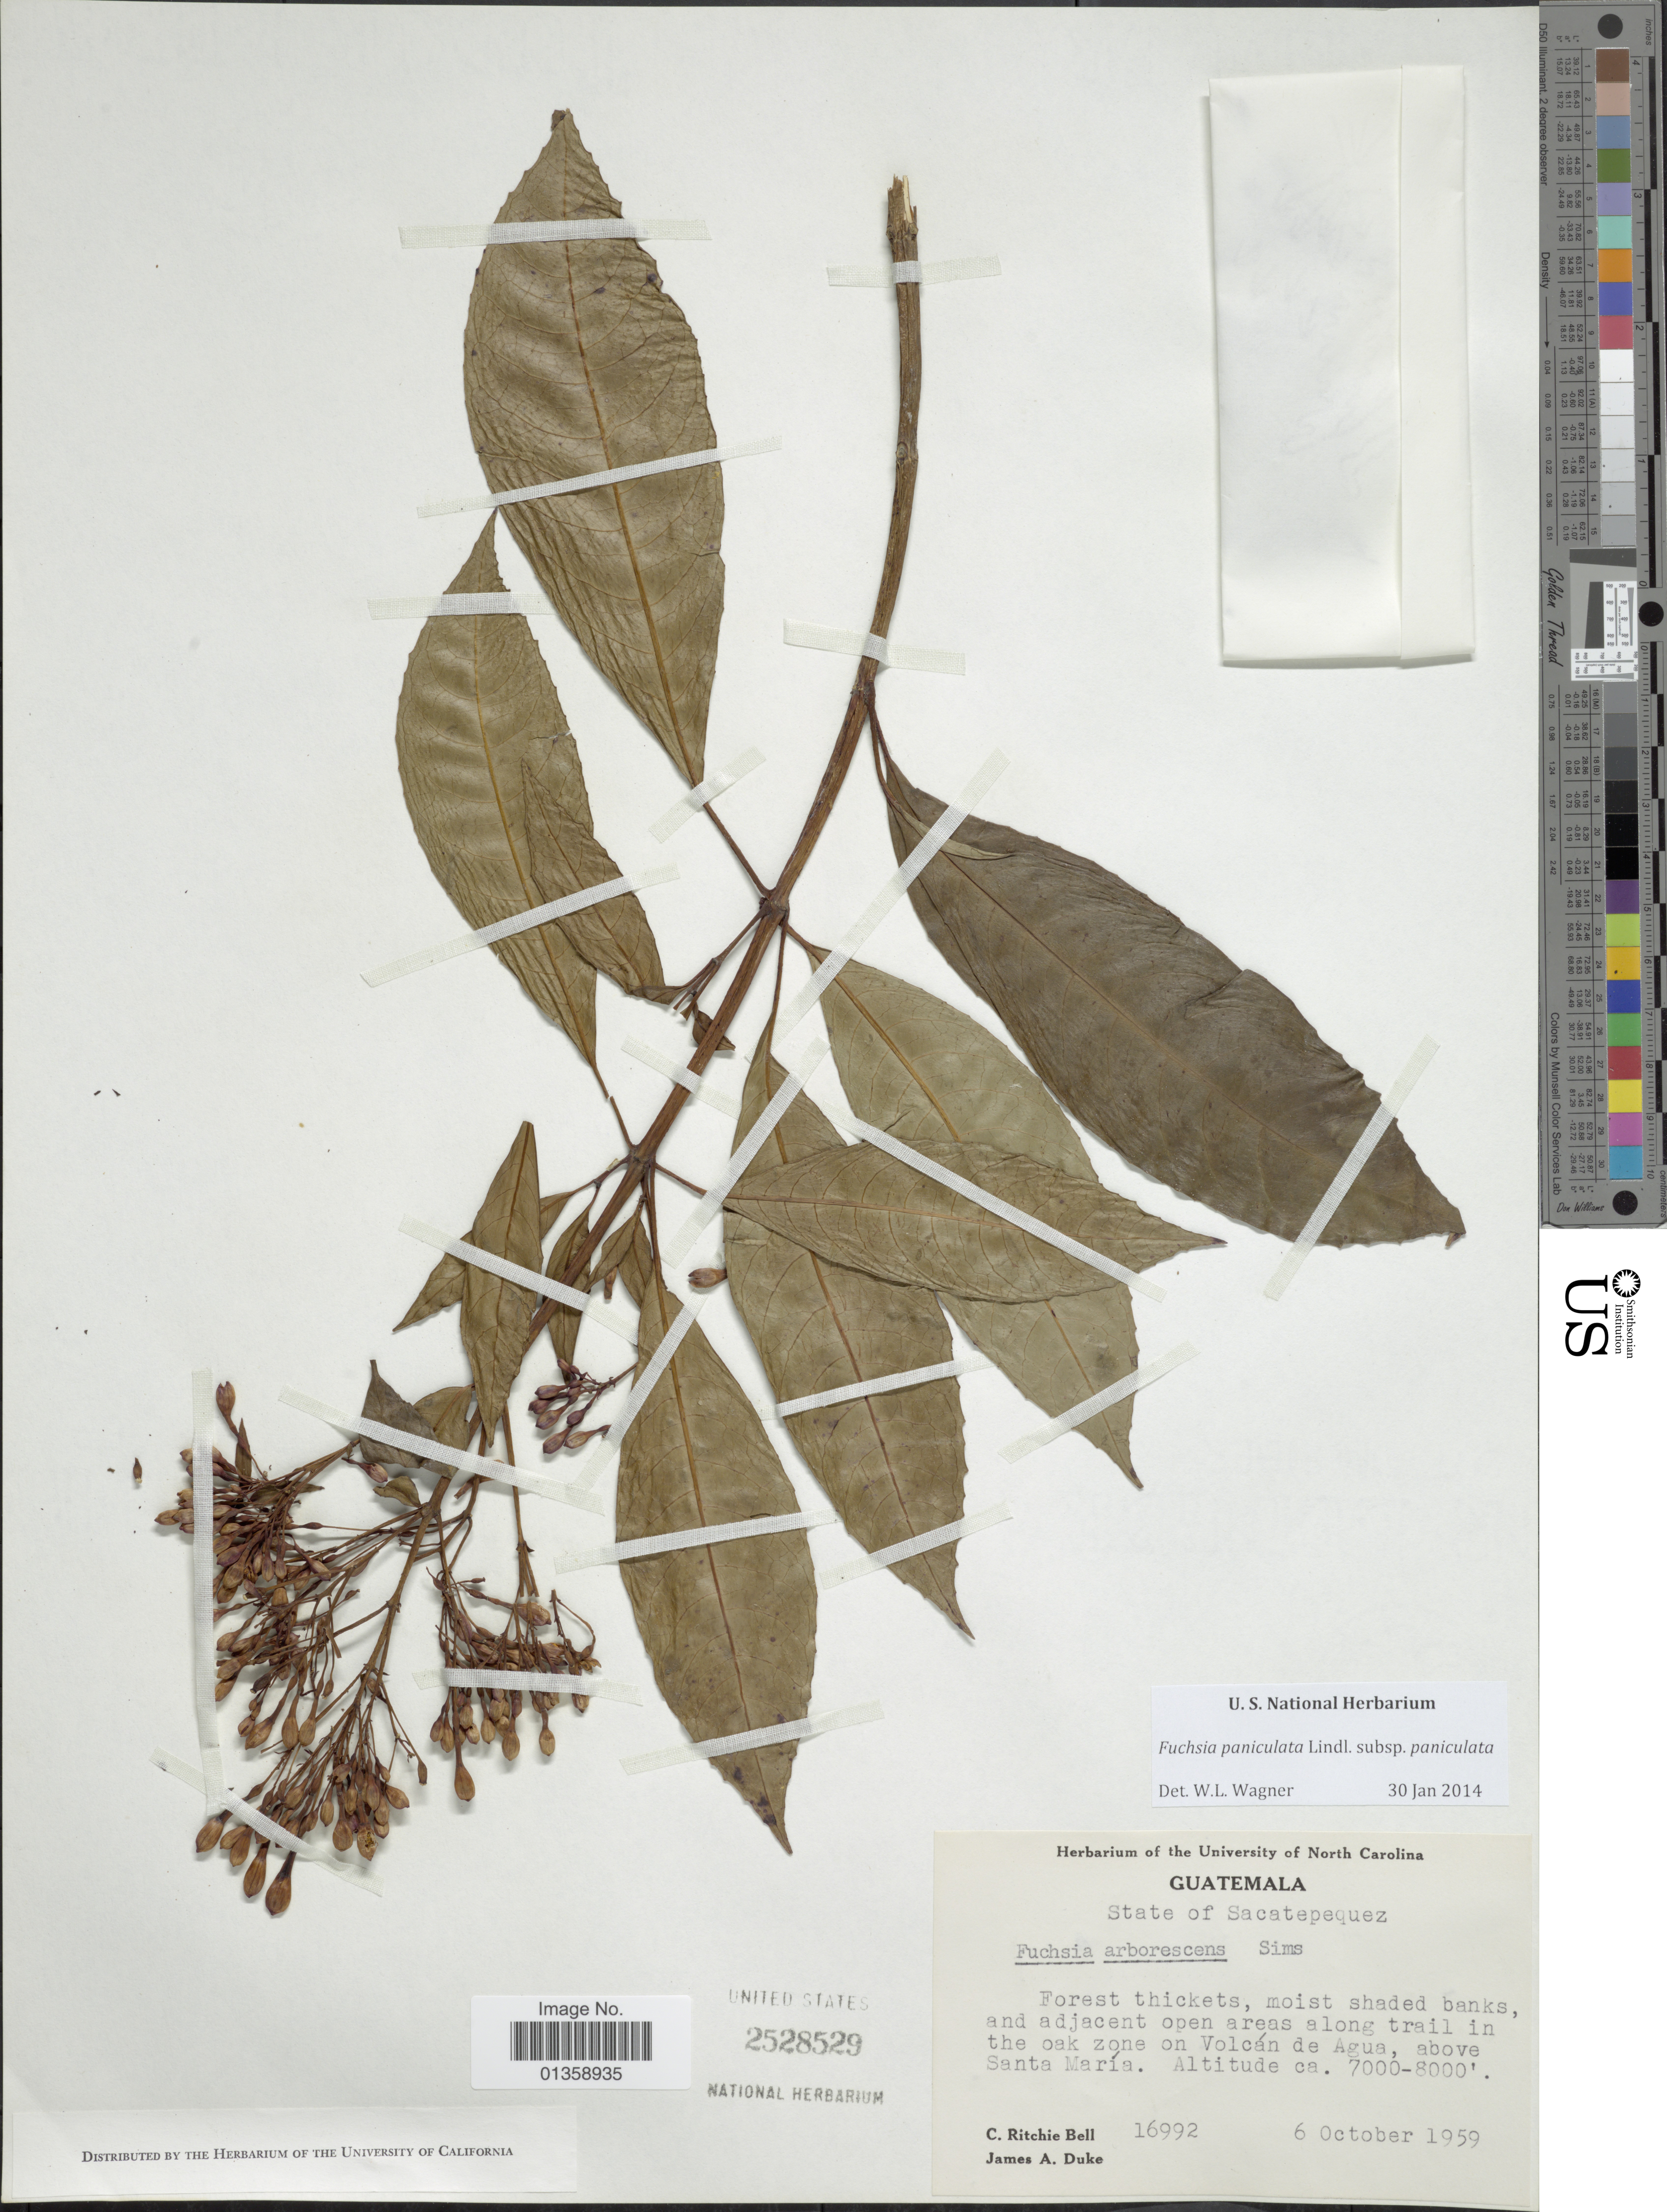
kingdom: Plantae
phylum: Tracheophyta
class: Magnoliopsida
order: Myrtales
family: Onagraceae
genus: Fuchsia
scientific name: Fuchsia paniculata subsp. paniculata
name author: Lindl.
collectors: C. R. Bell & J. A. Duke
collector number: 16992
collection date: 1959-10-06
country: Guatemala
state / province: Sacatepéquez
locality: Along trail in the oak zone on Volcán de Agua, above Santa María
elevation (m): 2134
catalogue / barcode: US 2528529